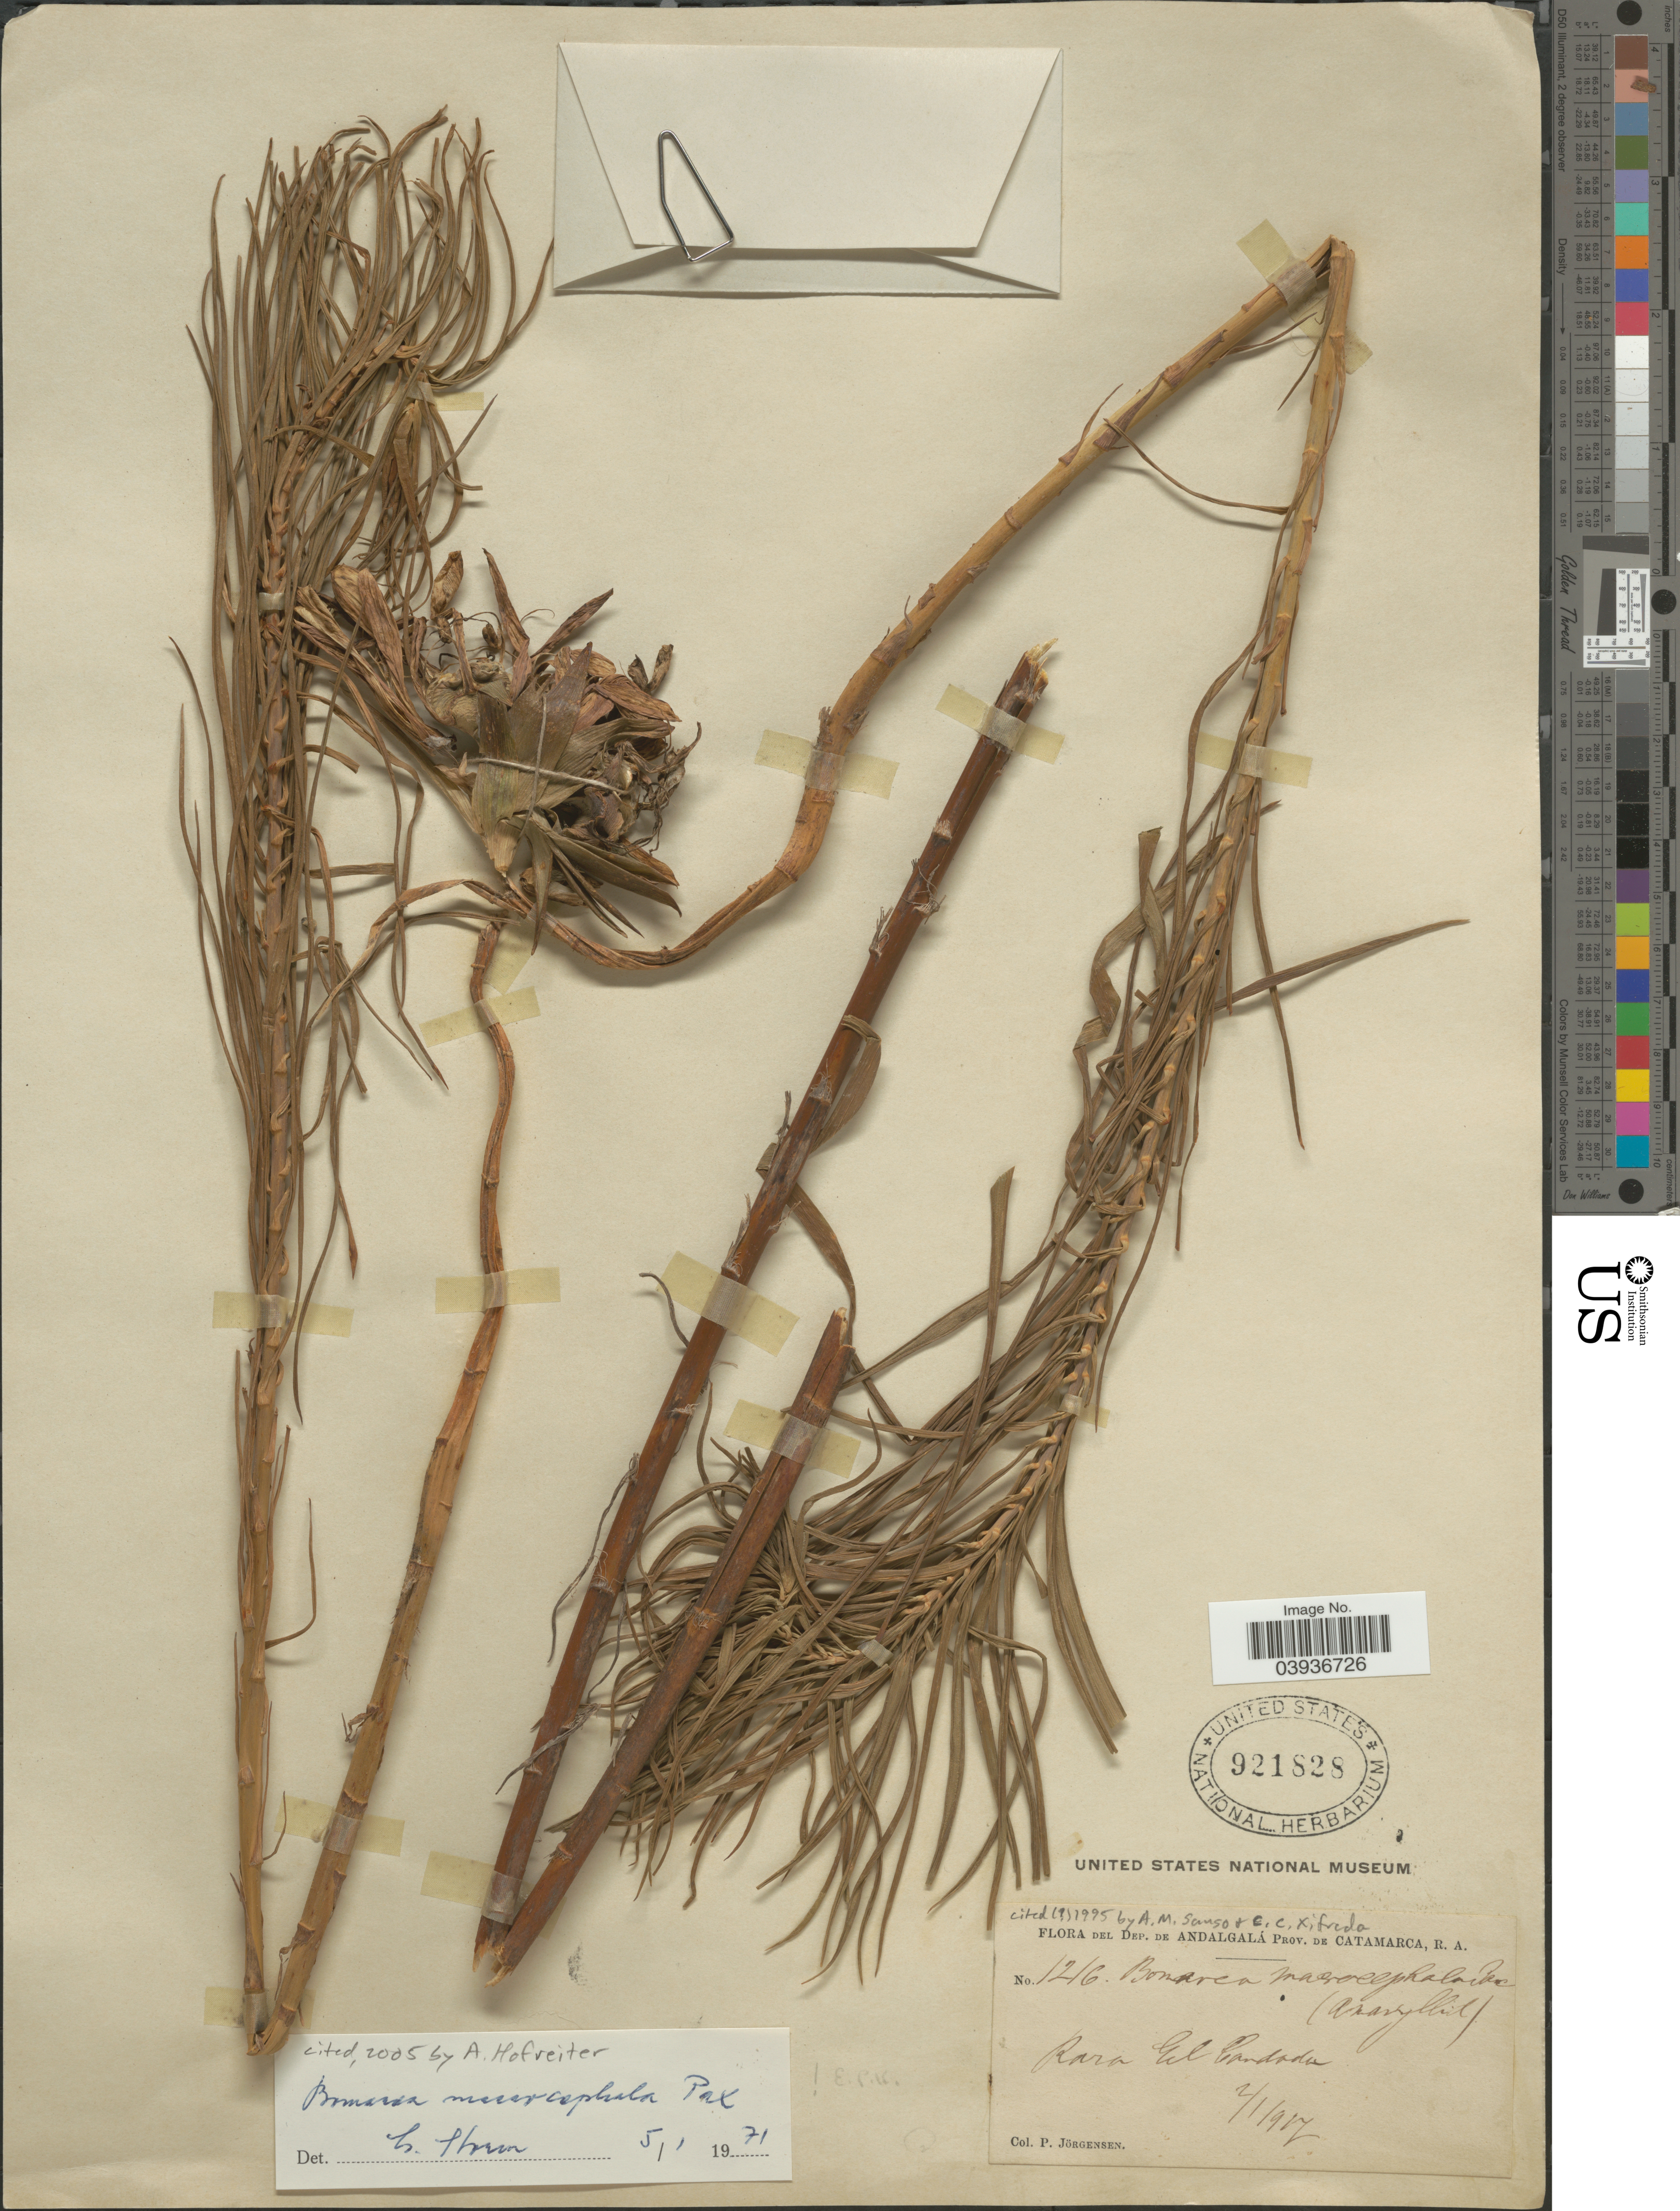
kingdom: Plantae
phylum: Tracheophyta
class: Liliopsida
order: Liliales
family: Alstroemeriaceae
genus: Bomarea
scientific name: Bomarea macrocephala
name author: Pax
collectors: P. Jörgensen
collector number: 1216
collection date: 1917-01-02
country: Argentina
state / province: Catamarca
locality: Dep. de Andalgalá Prov. de Catamarca. Rara El Candada.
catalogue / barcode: US 921828